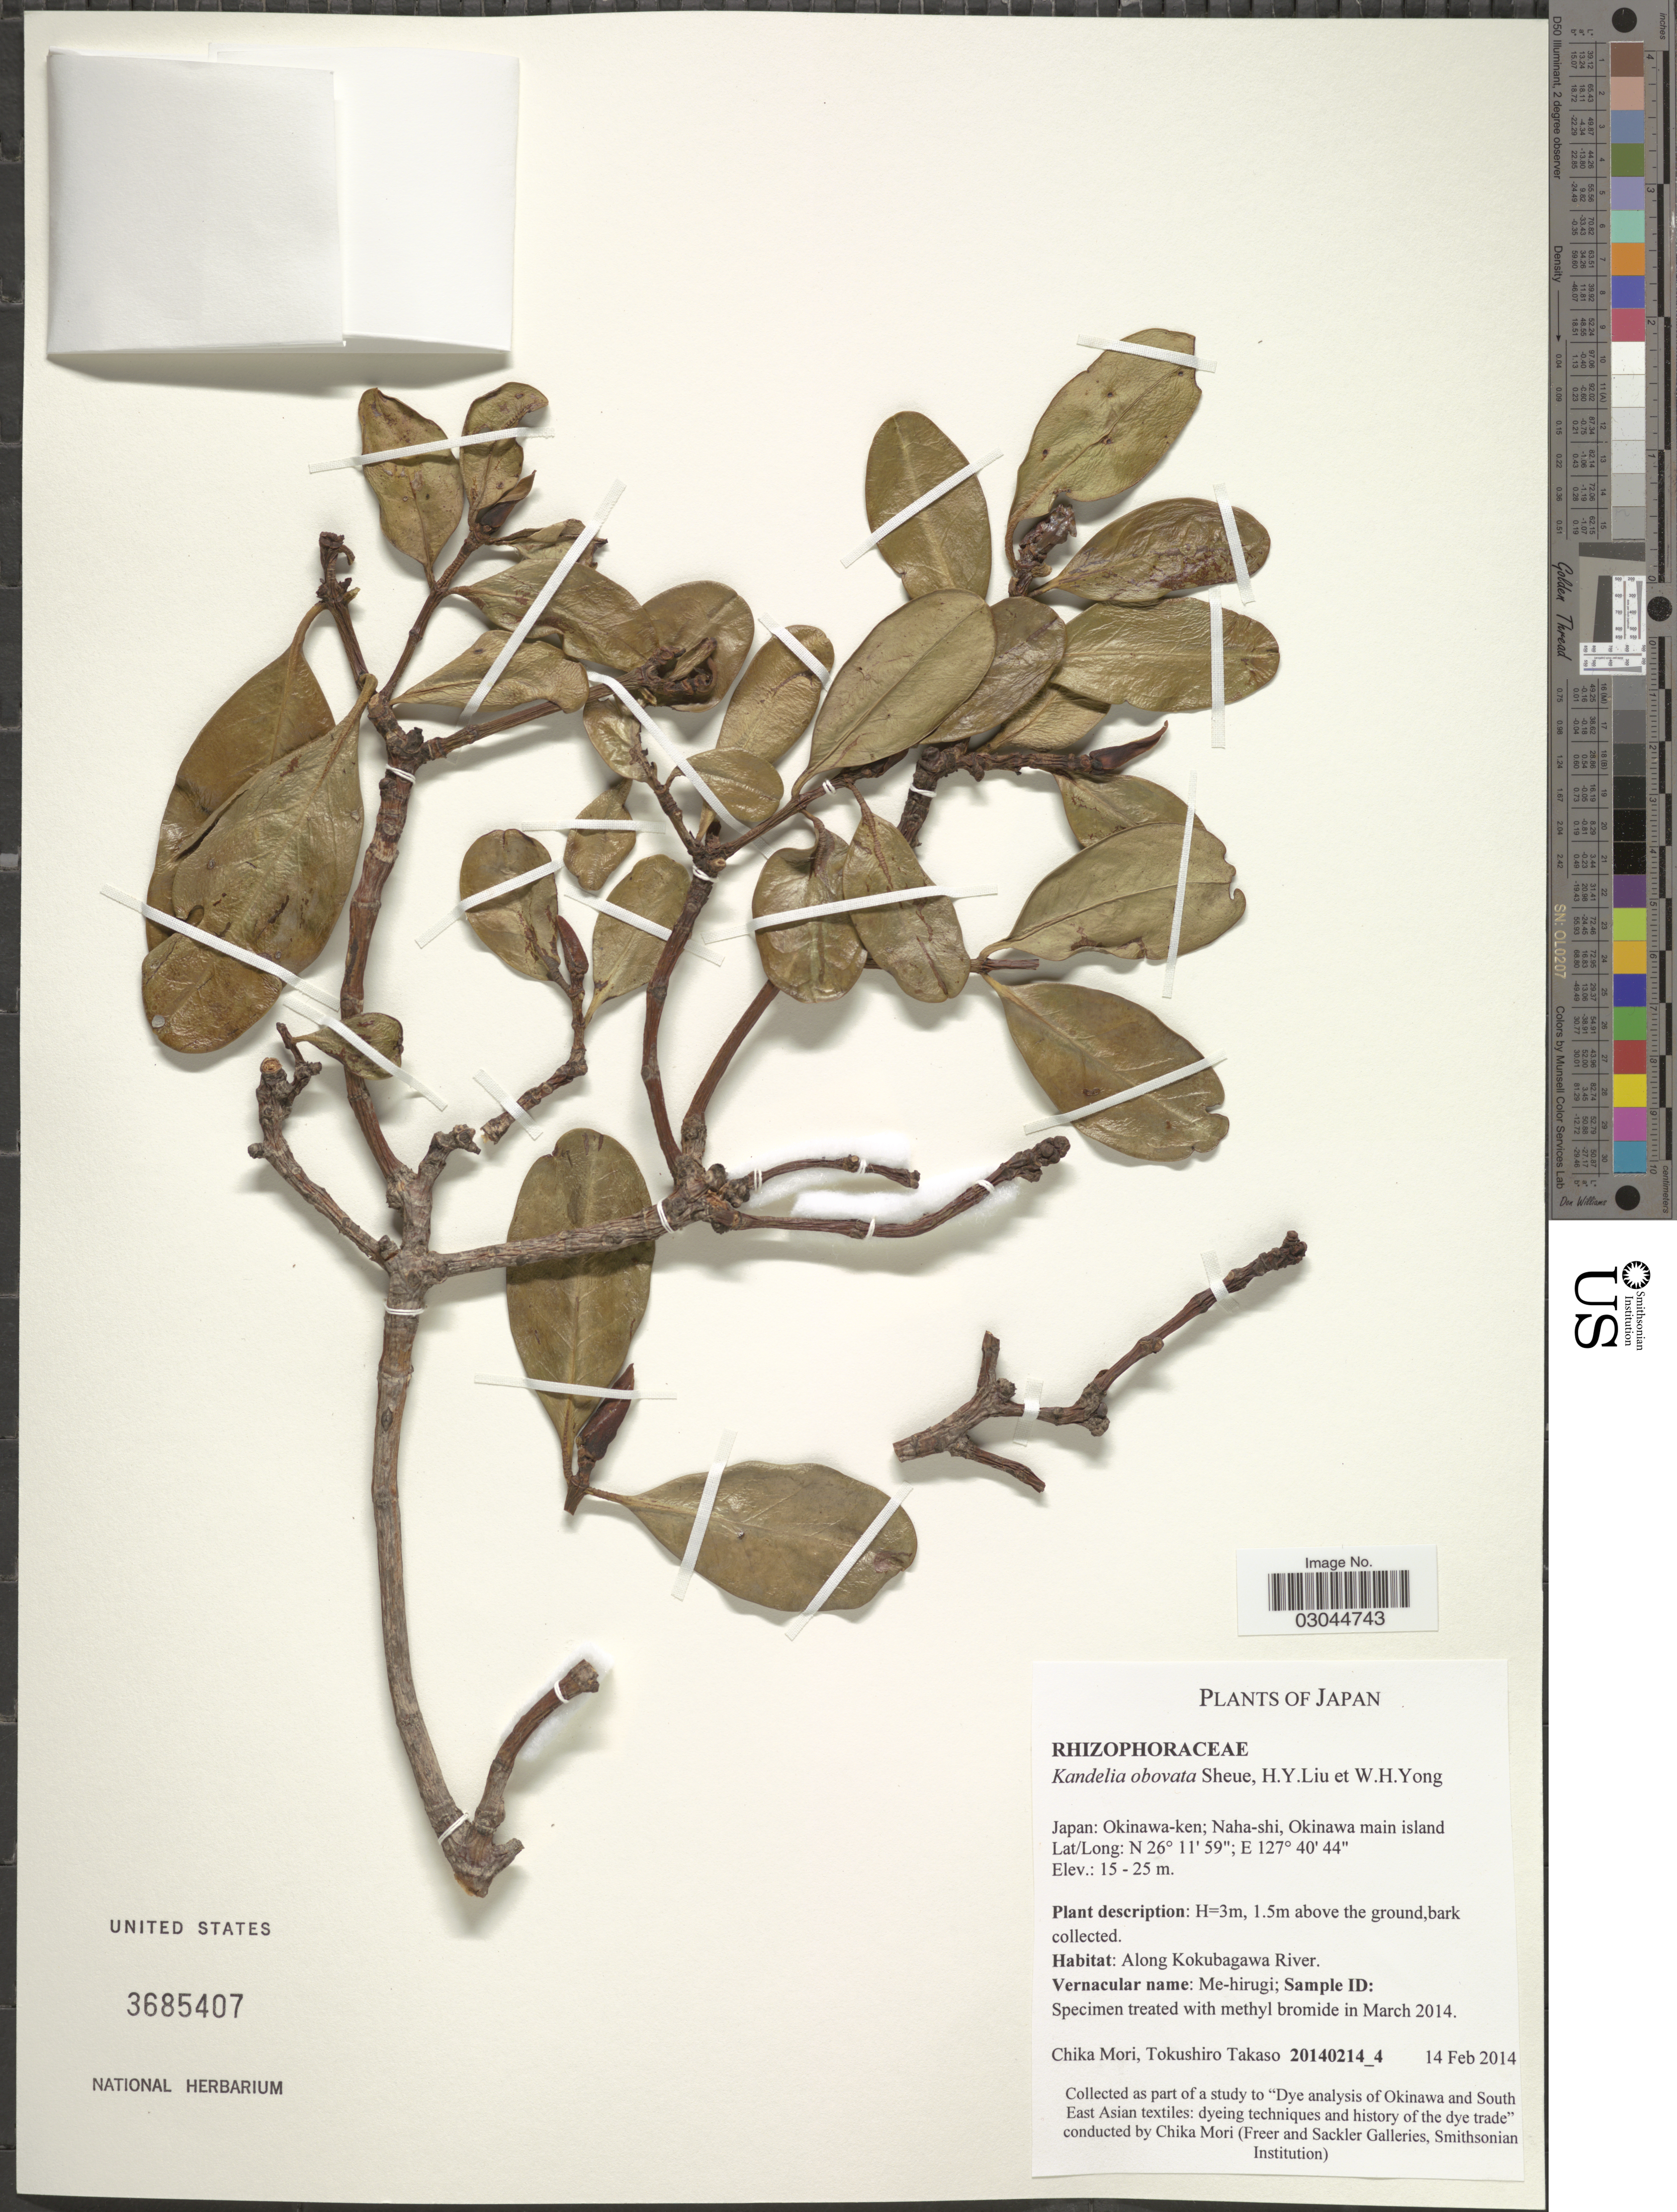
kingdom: Plantae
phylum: Tracheophyta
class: Magnoliopsida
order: Malpighiales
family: Rhizophoraceae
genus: Kandelia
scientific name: Kandelia obovata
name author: Sheue et al.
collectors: C. Mori & T. Takaso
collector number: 20140214_4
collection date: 2014-02-14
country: Japan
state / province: Okinawa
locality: Okinawa-ken; Naha-shi, Okinawa main island. Along Kokubagawa River.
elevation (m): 15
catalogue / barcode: US 3685407